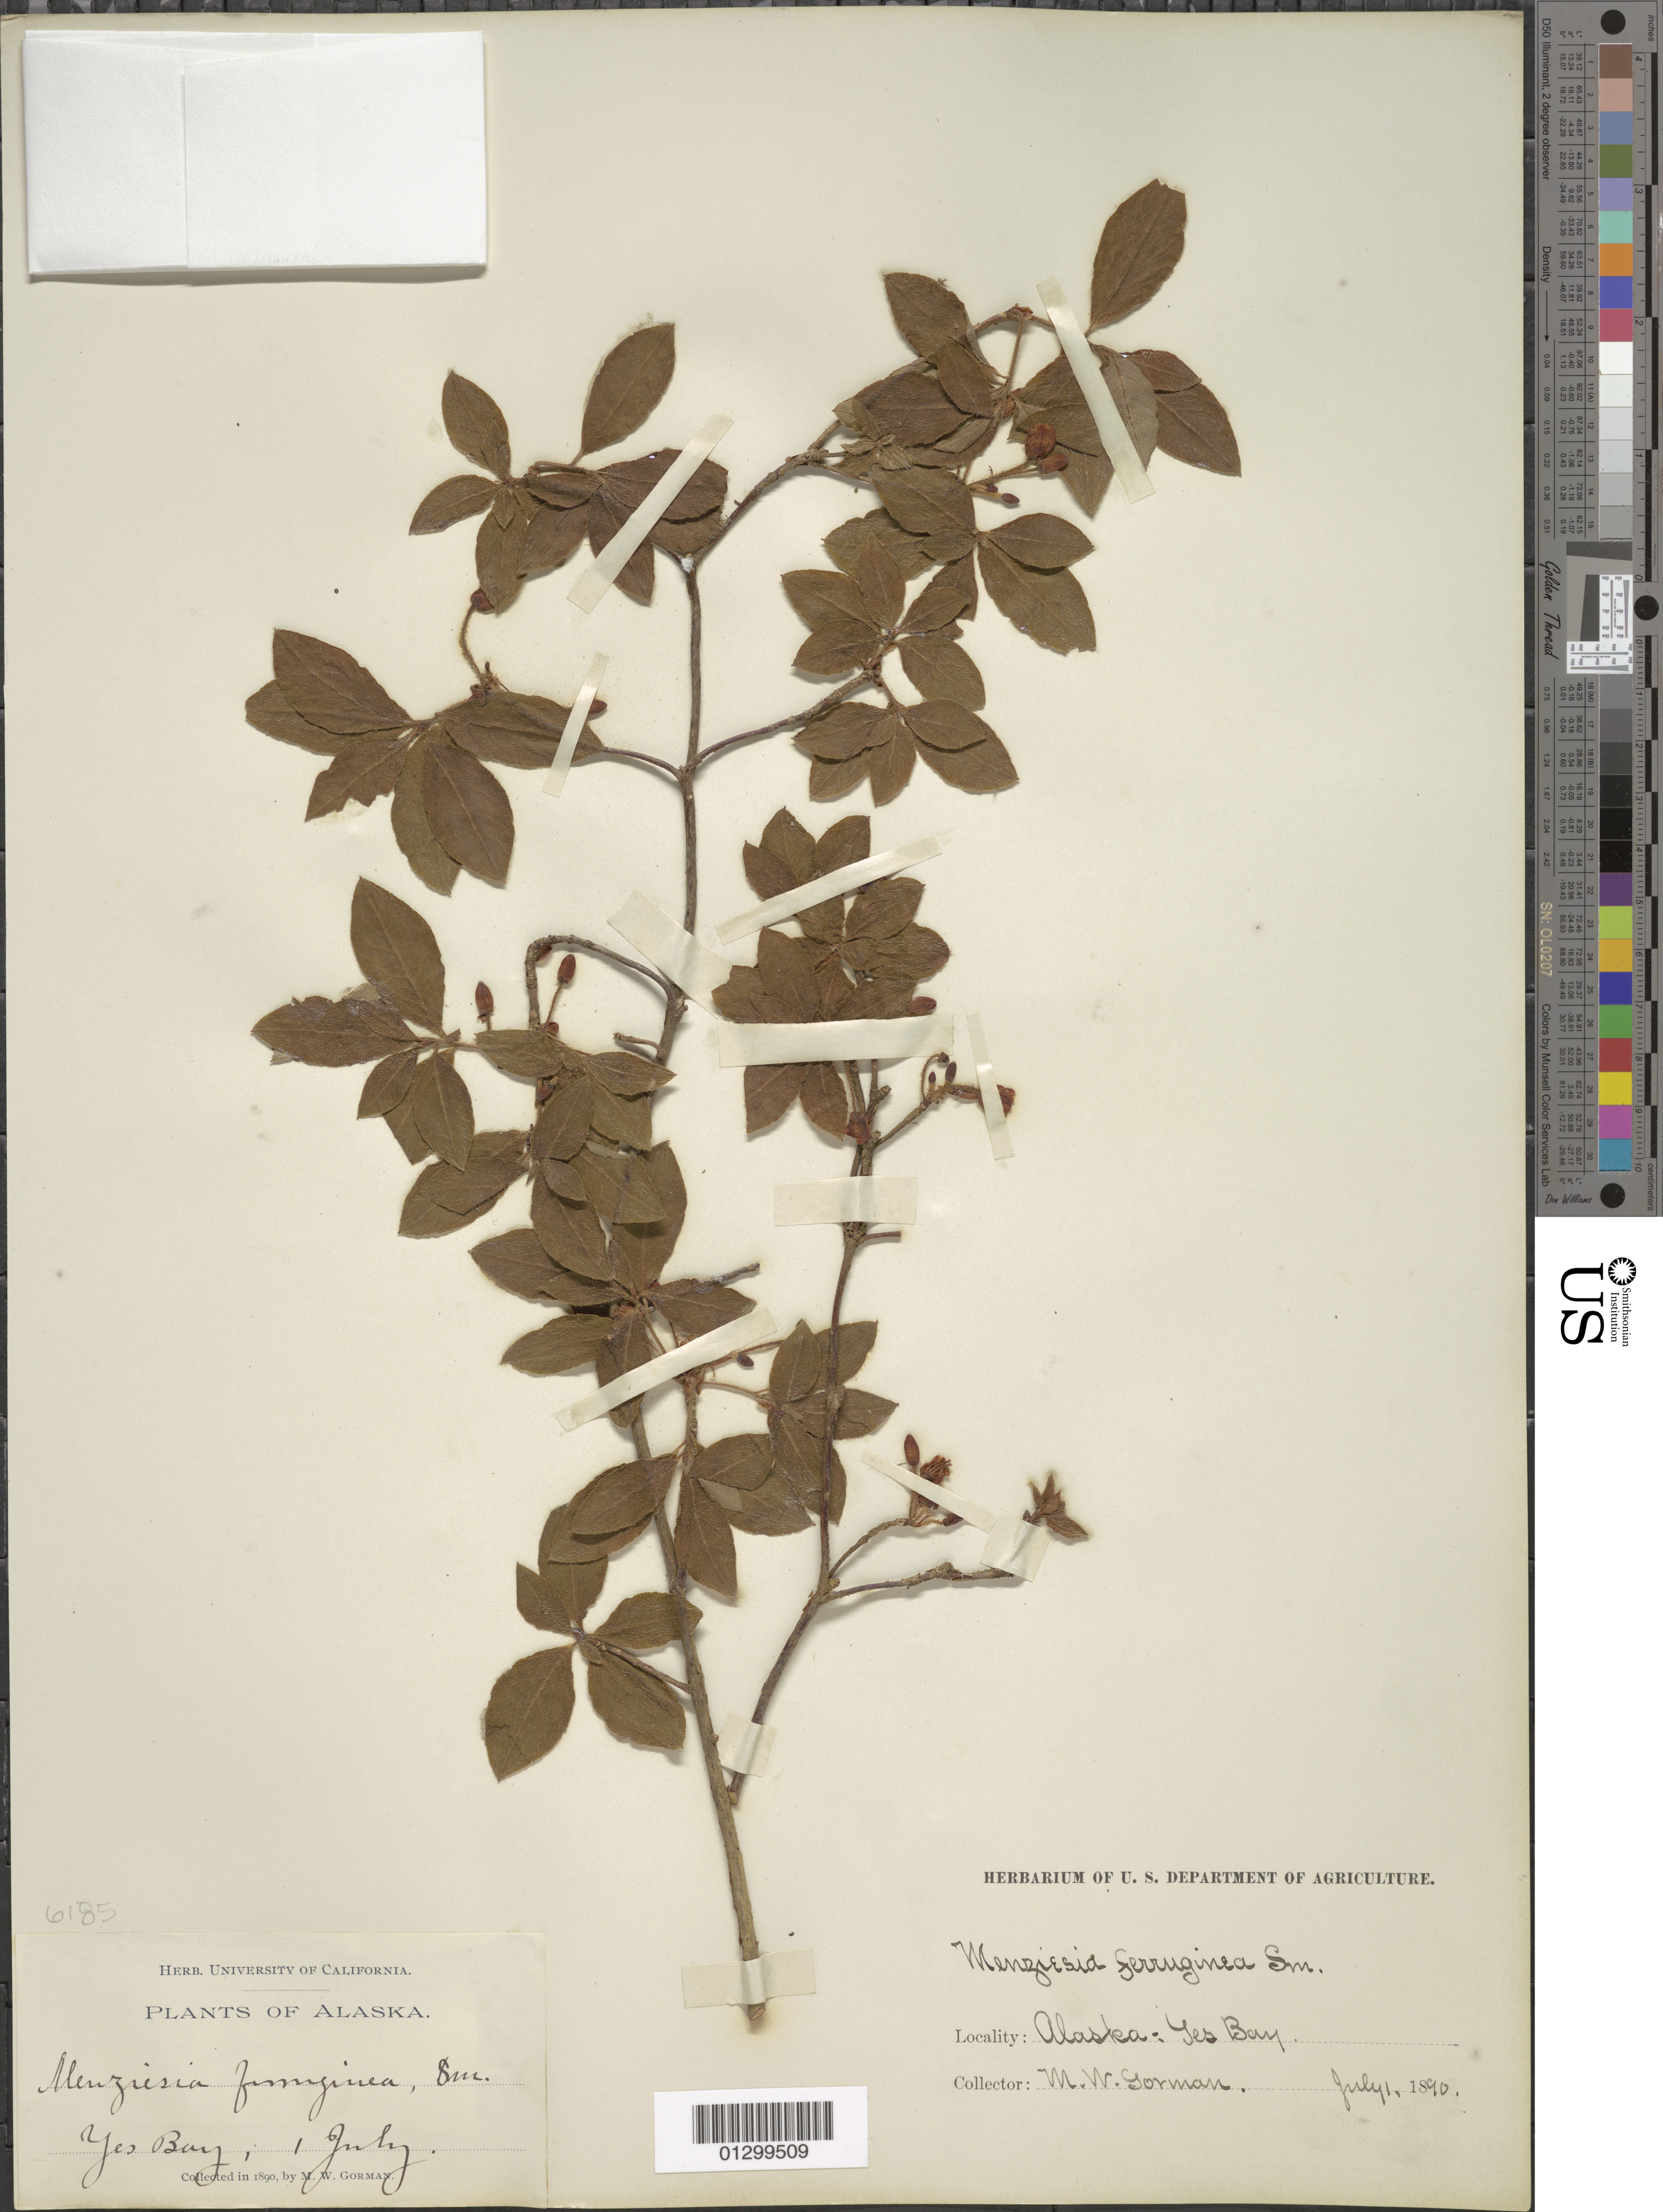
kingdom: Plantae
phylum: Tracheophyta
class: Magnoliopsida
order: Ericales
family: Ericaceae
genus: Menziesia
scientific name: Menziesia ferruginea var. ferruginea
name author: Sm.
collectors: M. W. Gorman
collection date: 1890-07-01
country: United States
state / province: Alaska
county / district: Ketchikan Gateway Borough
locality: Yes Bay